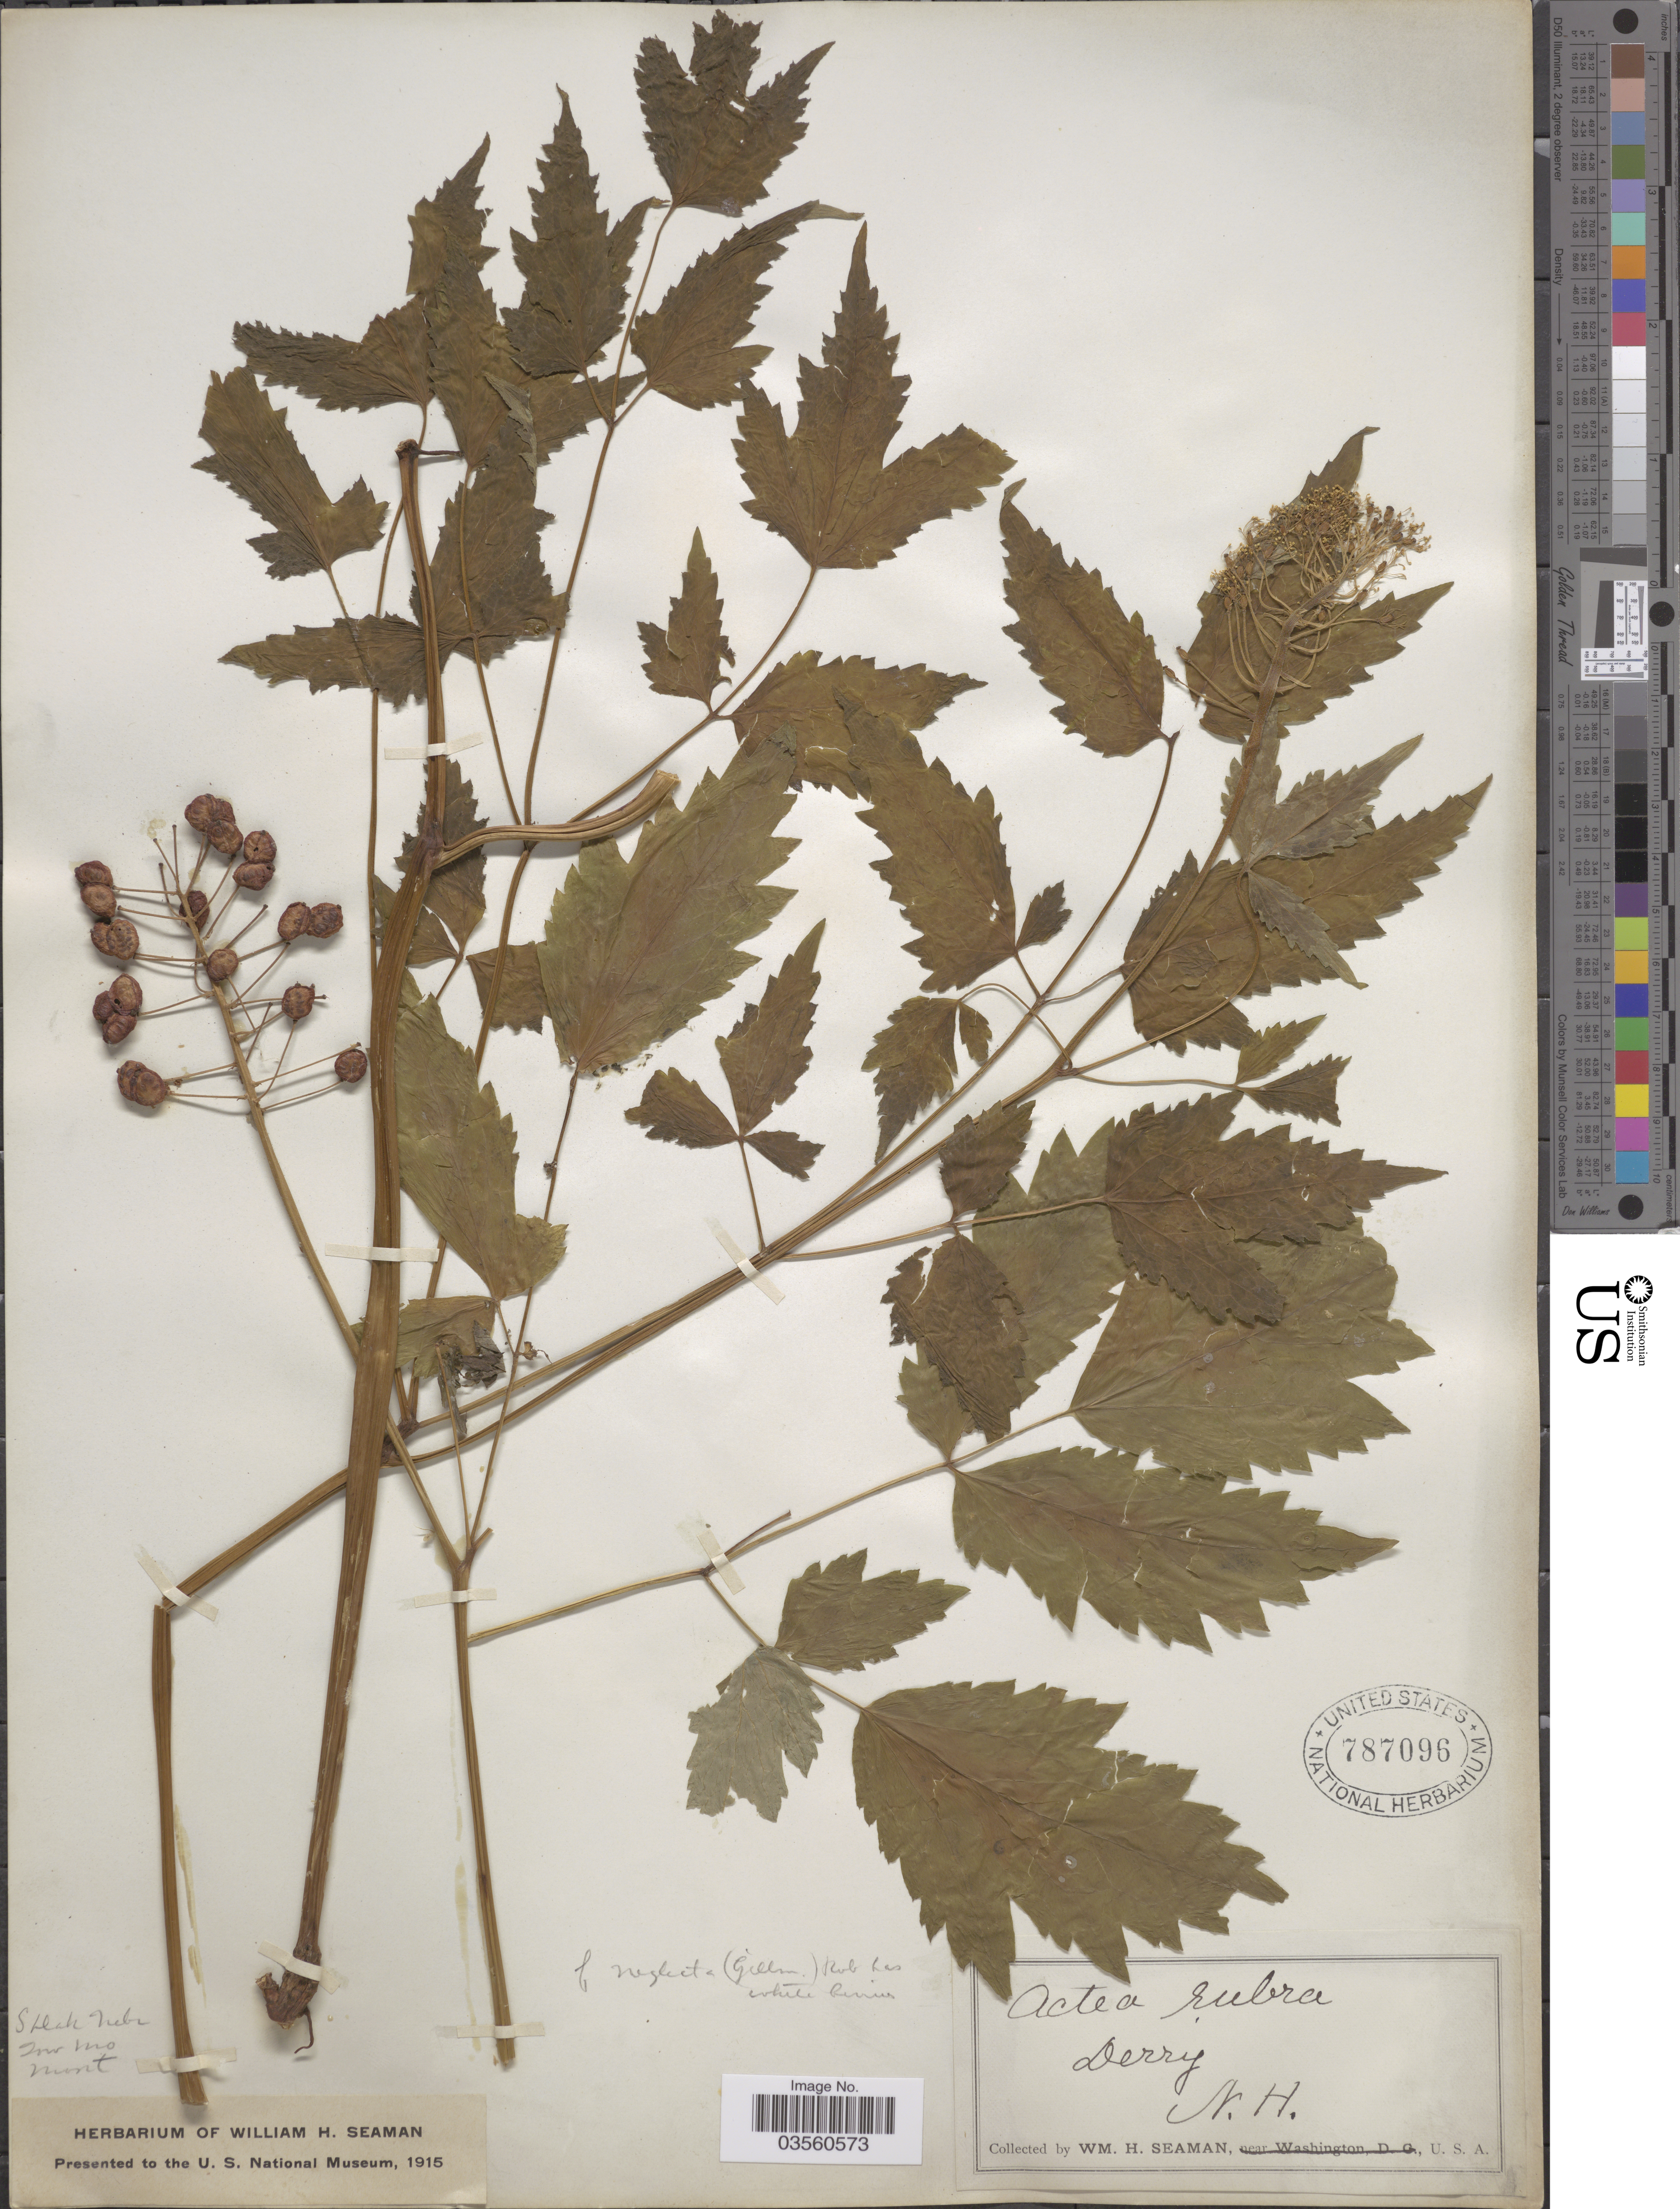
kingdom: Plantae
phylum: Tracheophyta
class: Magnoliopsida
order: Ranunculales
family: Ranunculaceae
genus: Actaea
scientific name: Actaea rubra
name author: (Aiton) Willd.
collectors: W. Seaman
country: United States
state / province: New Hampshire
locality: Derry.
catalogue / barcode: US 787096